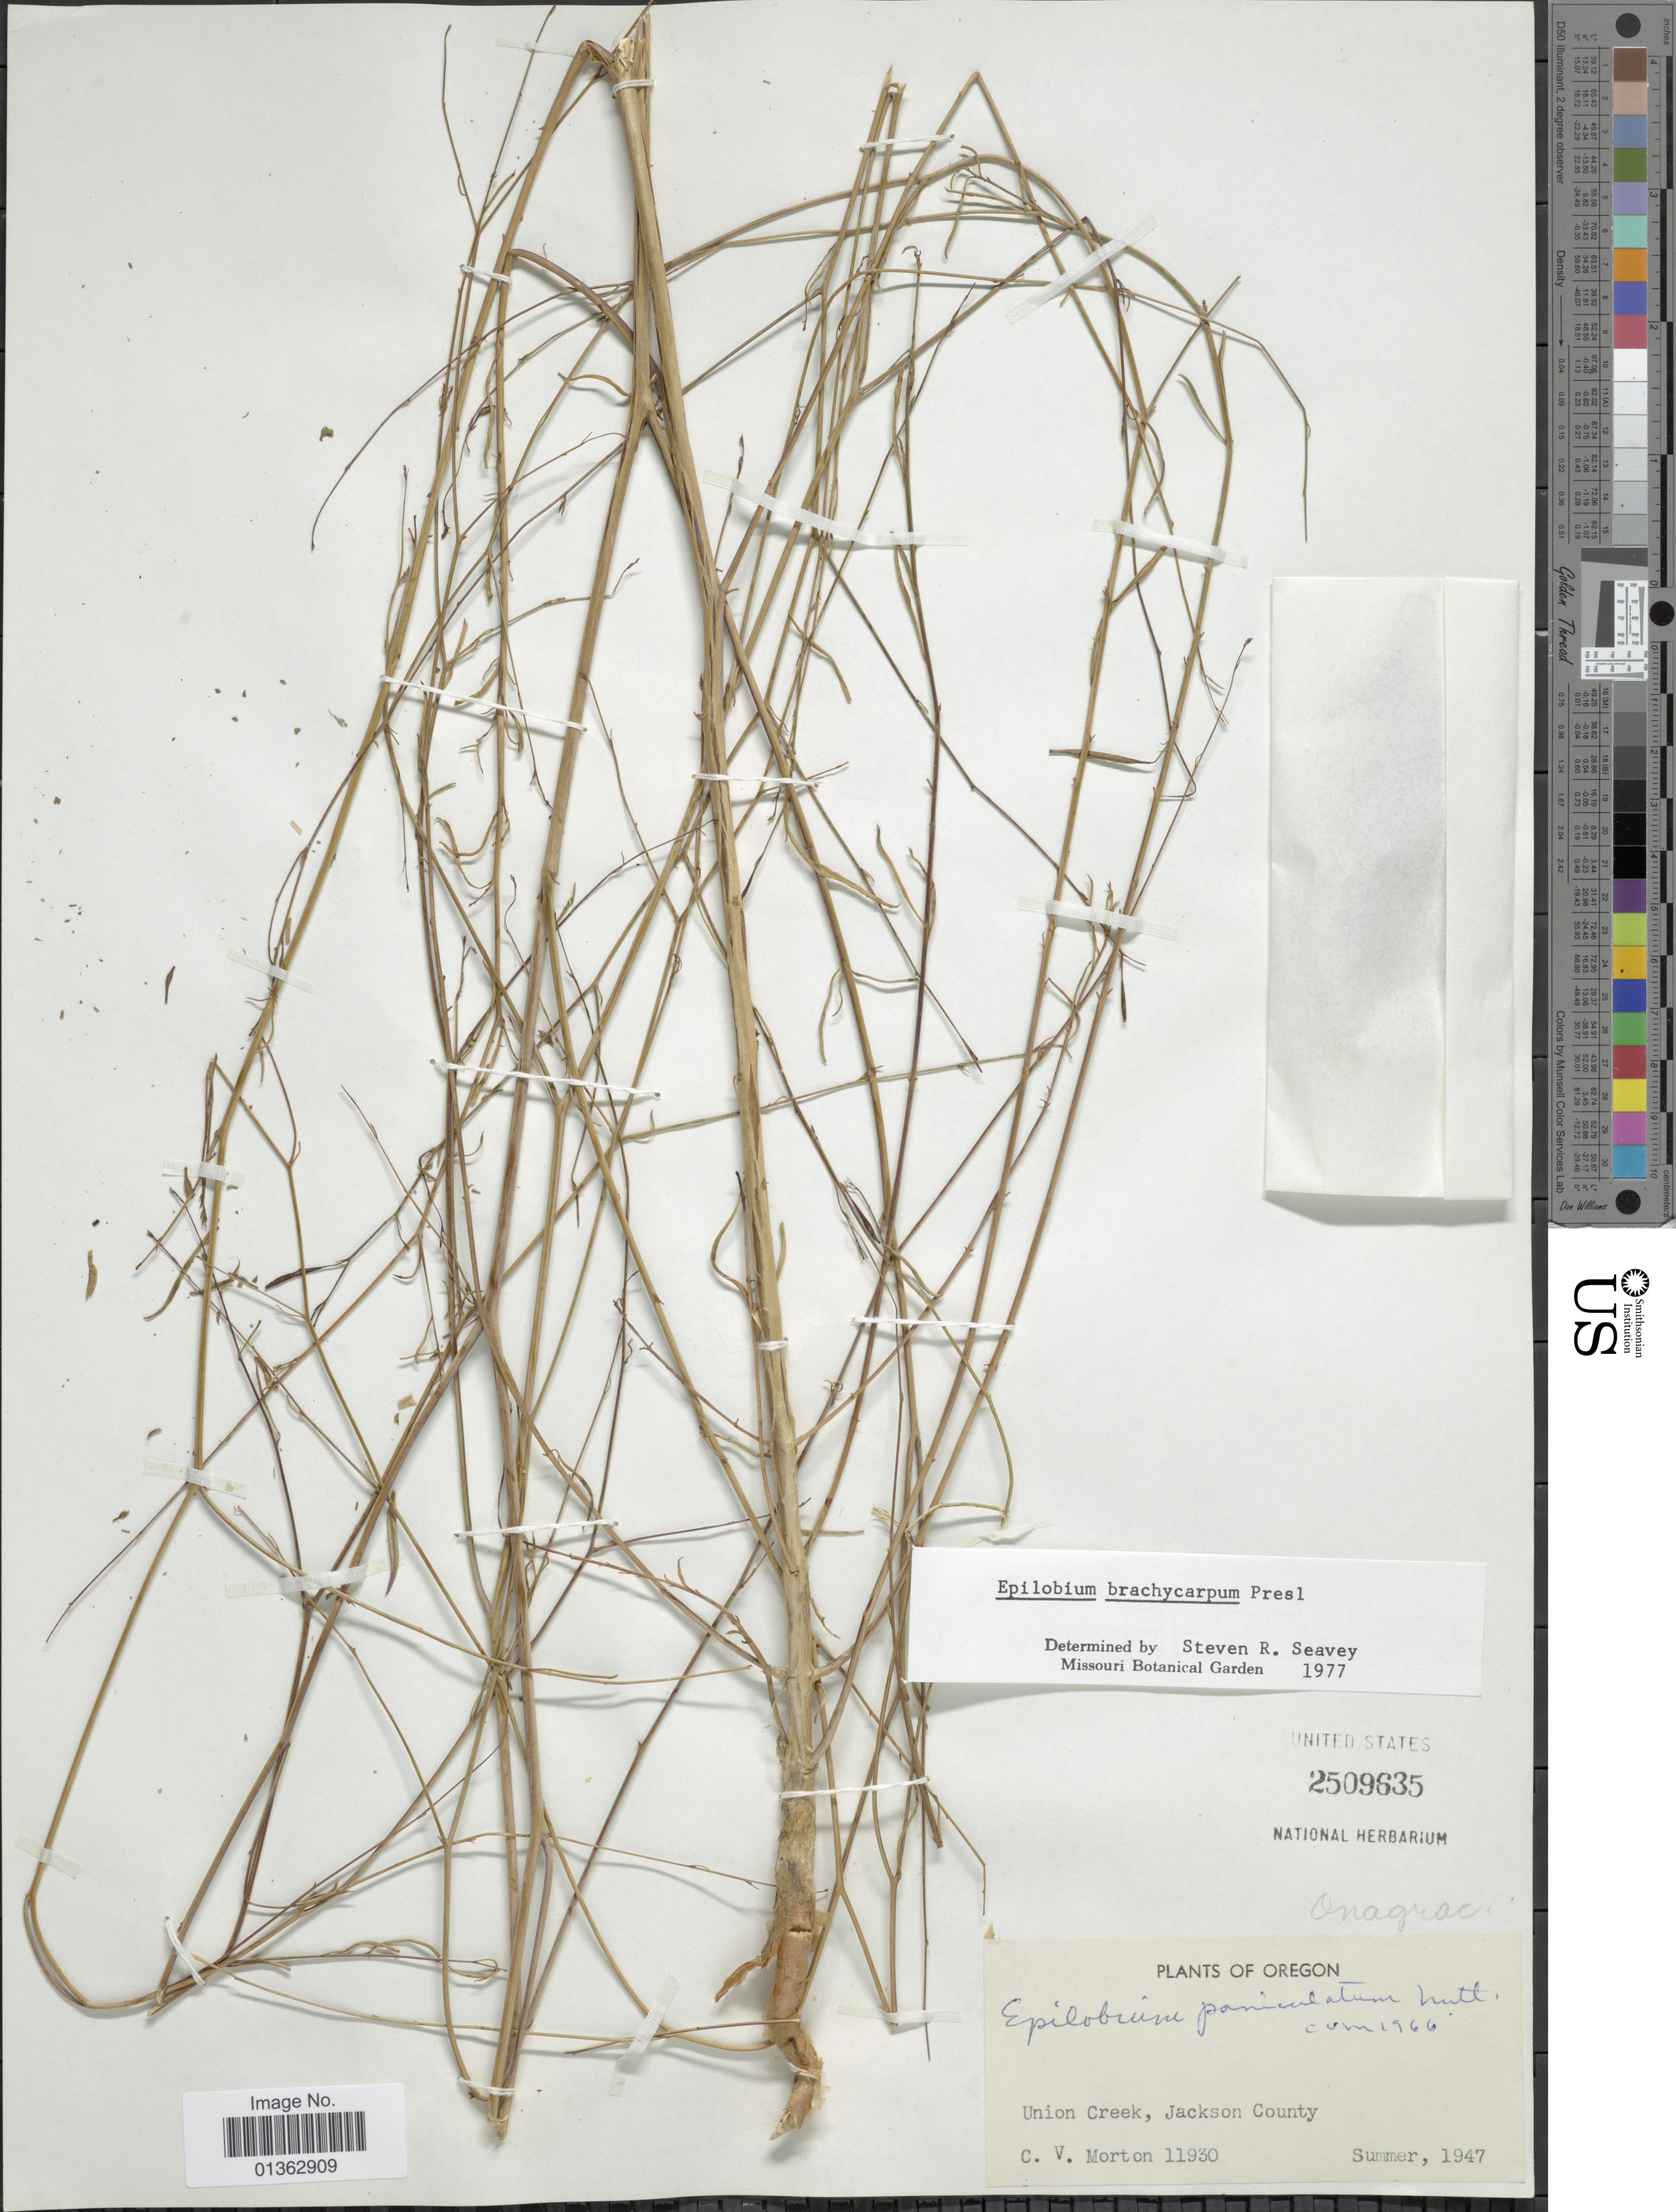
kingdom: Plantae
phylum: Tracheophyta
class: Magnoliopsida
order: Myrtales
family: Onagraceae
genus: Epilobium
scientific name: Epilobium brachycarpum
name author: C. Presl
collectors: C. V. Morton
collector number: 11930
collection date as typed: Summer 1947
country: United States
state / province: Oregon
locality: Union Creek, Jackson County.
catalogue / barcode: US 2509635